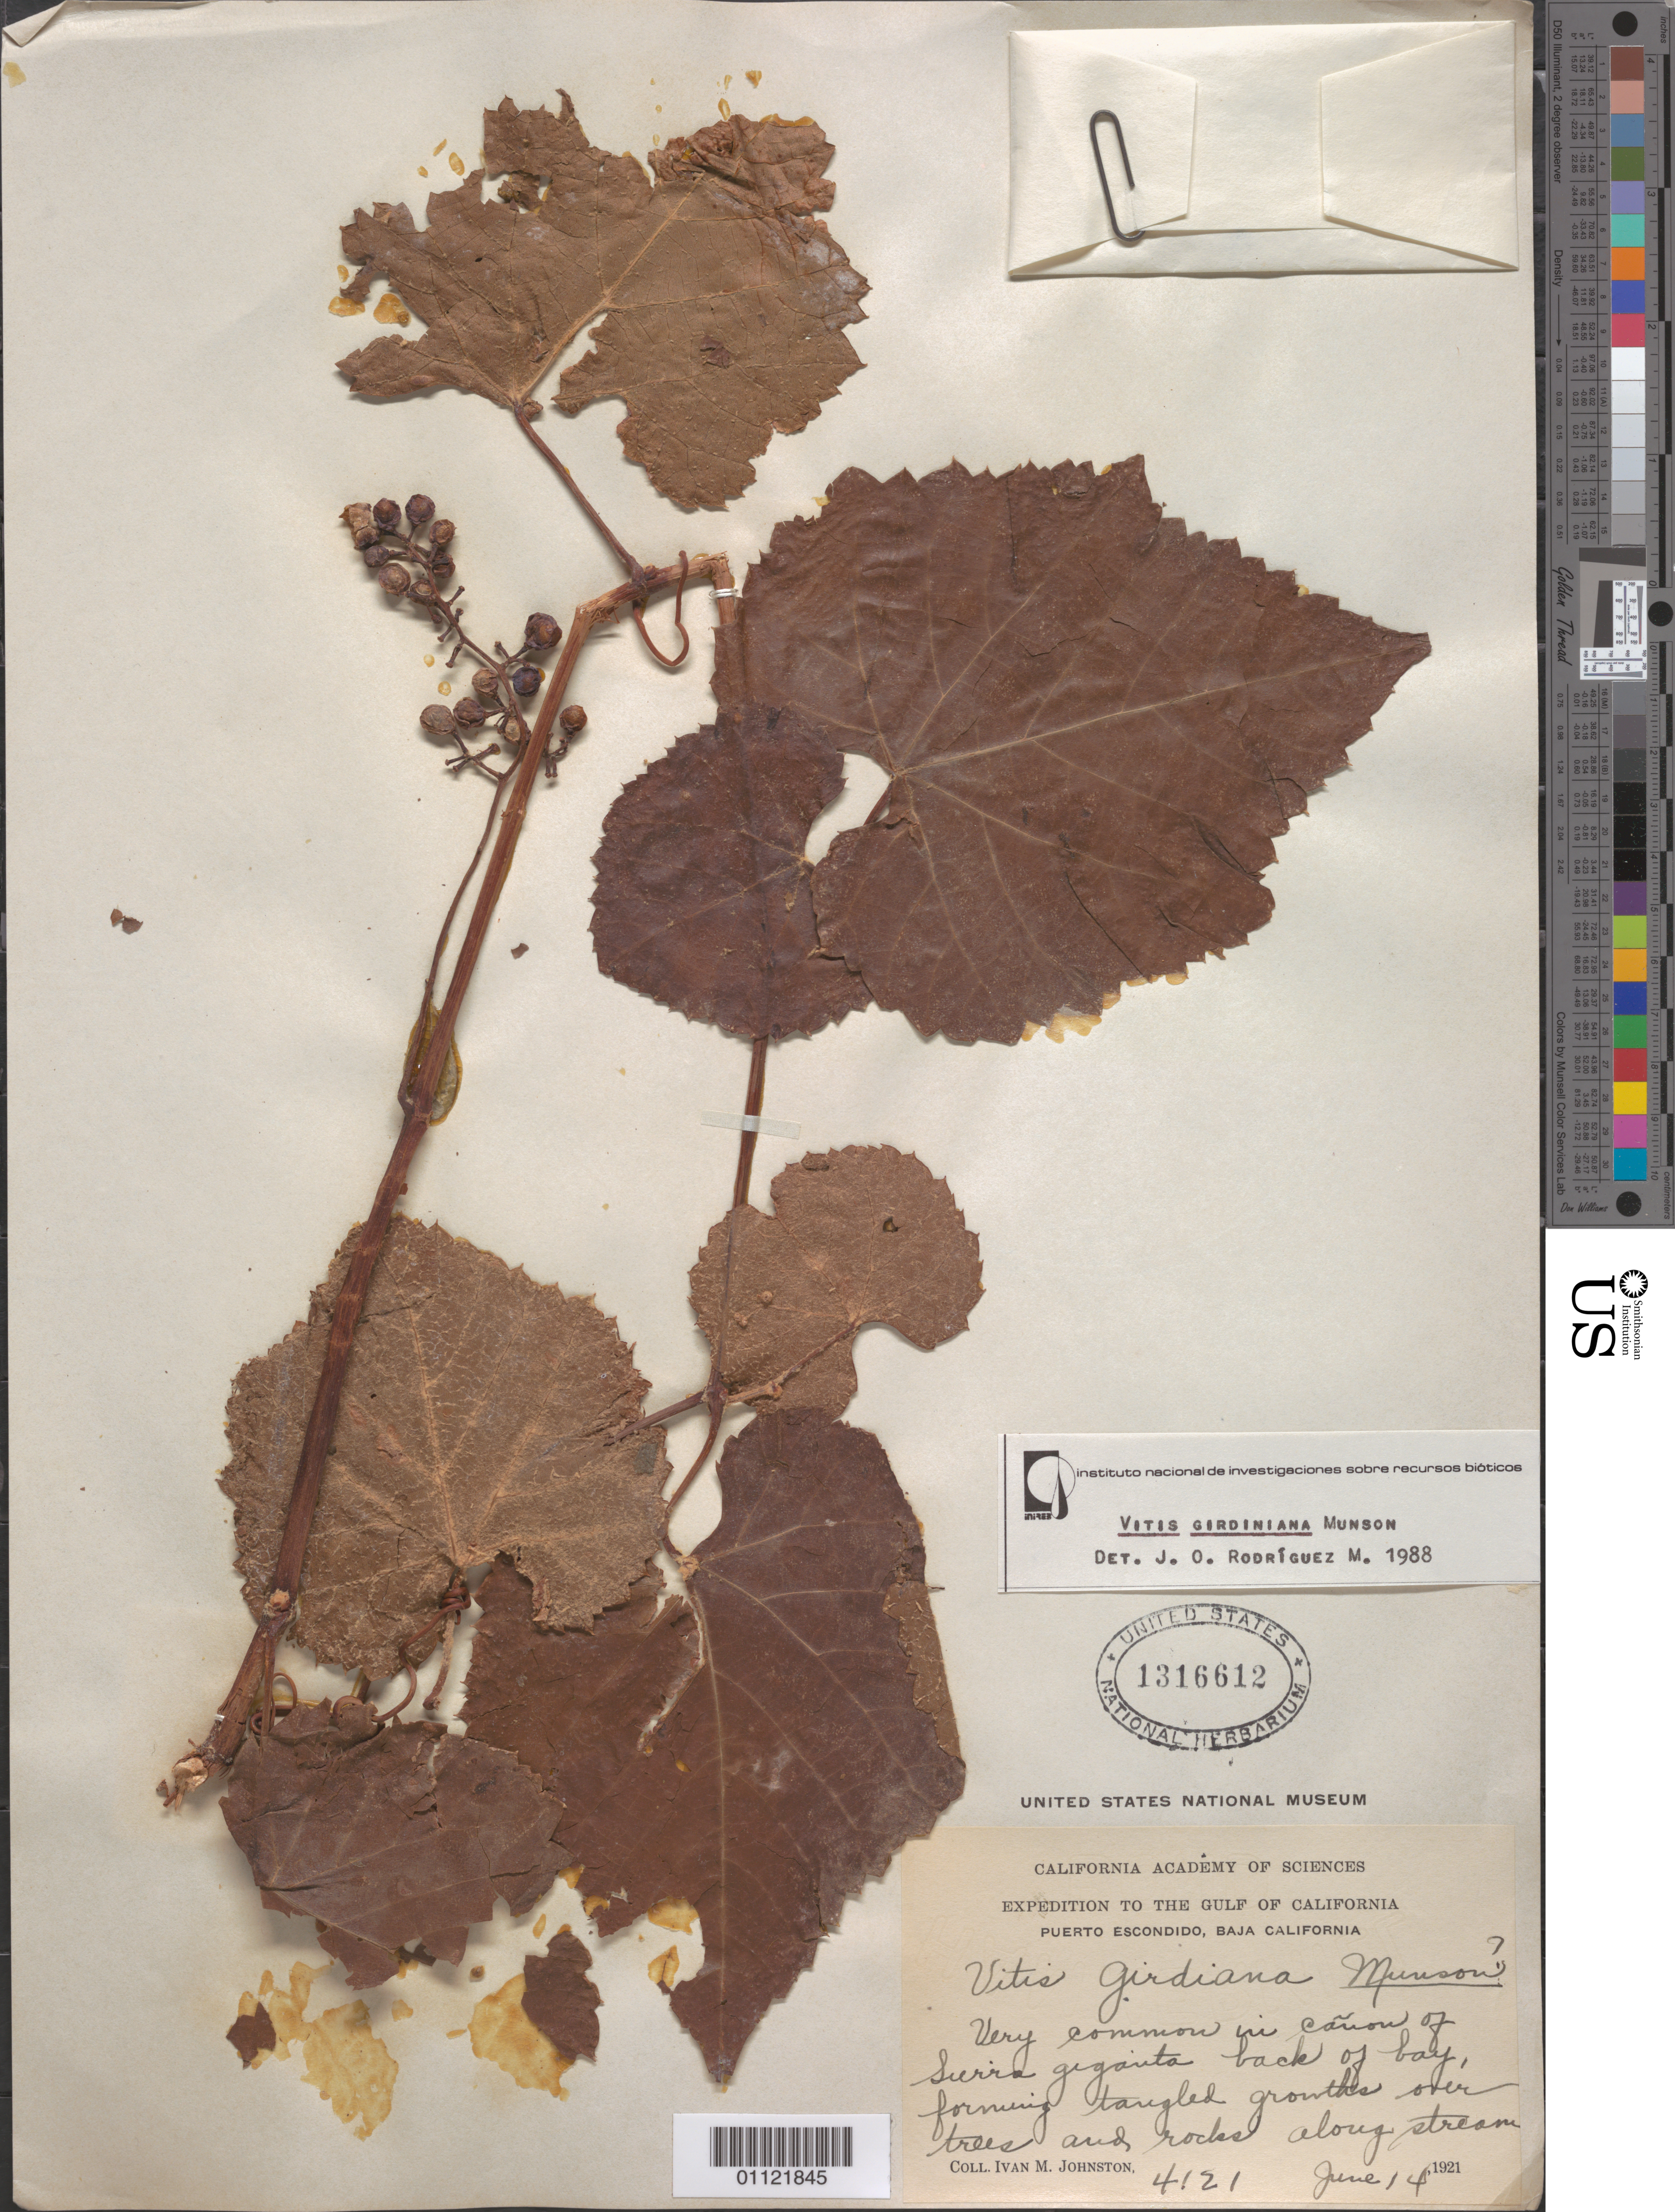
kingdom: Plantae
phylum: Tracheophyta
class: Magnoliopsida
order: Vitales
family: Vitaceae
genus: Vitis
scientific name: Vitis girdiana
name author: Munson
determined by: Rodriguez M., J. O.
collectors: I.M. Johnston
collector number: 4121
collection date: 1921-06-14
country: Mexico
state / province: Baja California Sur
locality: Canon of Sierra geganta back of bay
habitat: along stream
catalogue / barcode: US 1316612